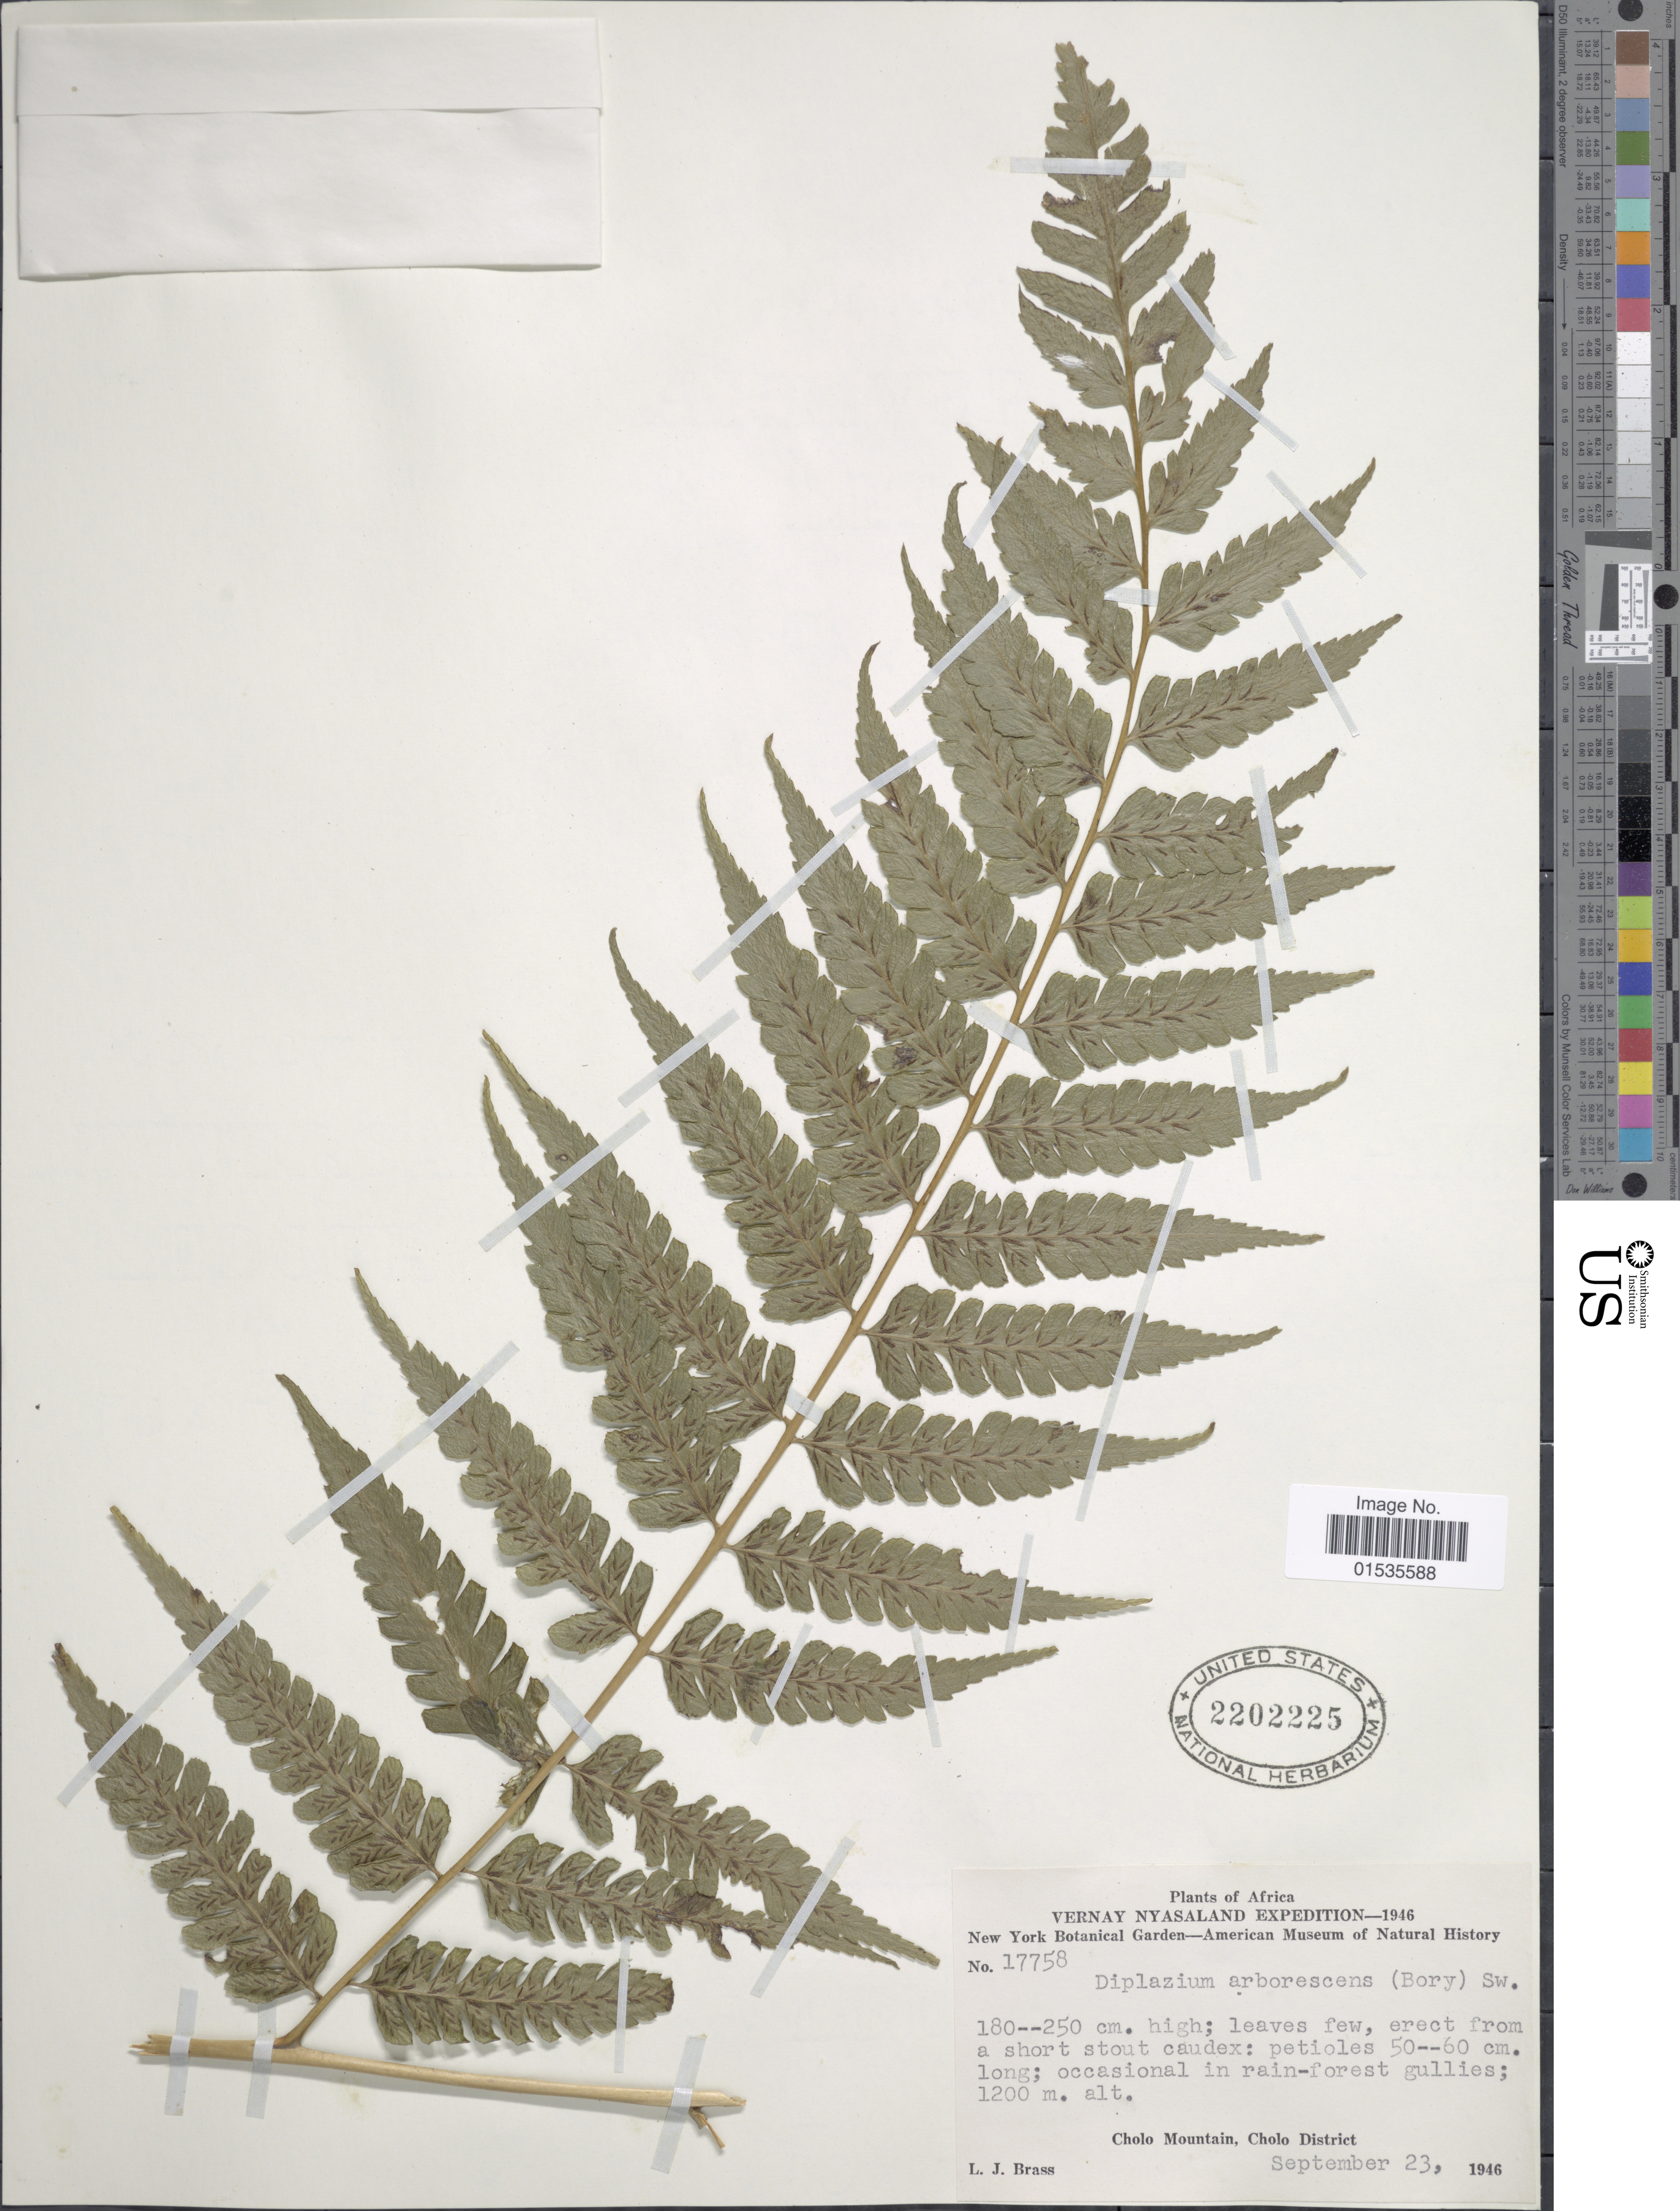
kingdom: Plantae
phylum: Tracheophyta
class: Polypodiopsida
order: Polypodiales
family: Athyriaceae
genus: Diplazium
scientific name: Diplazium arborescens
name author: Sw.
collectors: L. J. Brass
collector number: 177758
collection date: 1946-09-23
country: Malawi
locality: Vernay Nyasaland Expedition, CHolo Mountain, Cholo District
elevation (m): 1200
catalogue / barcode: US 2202225